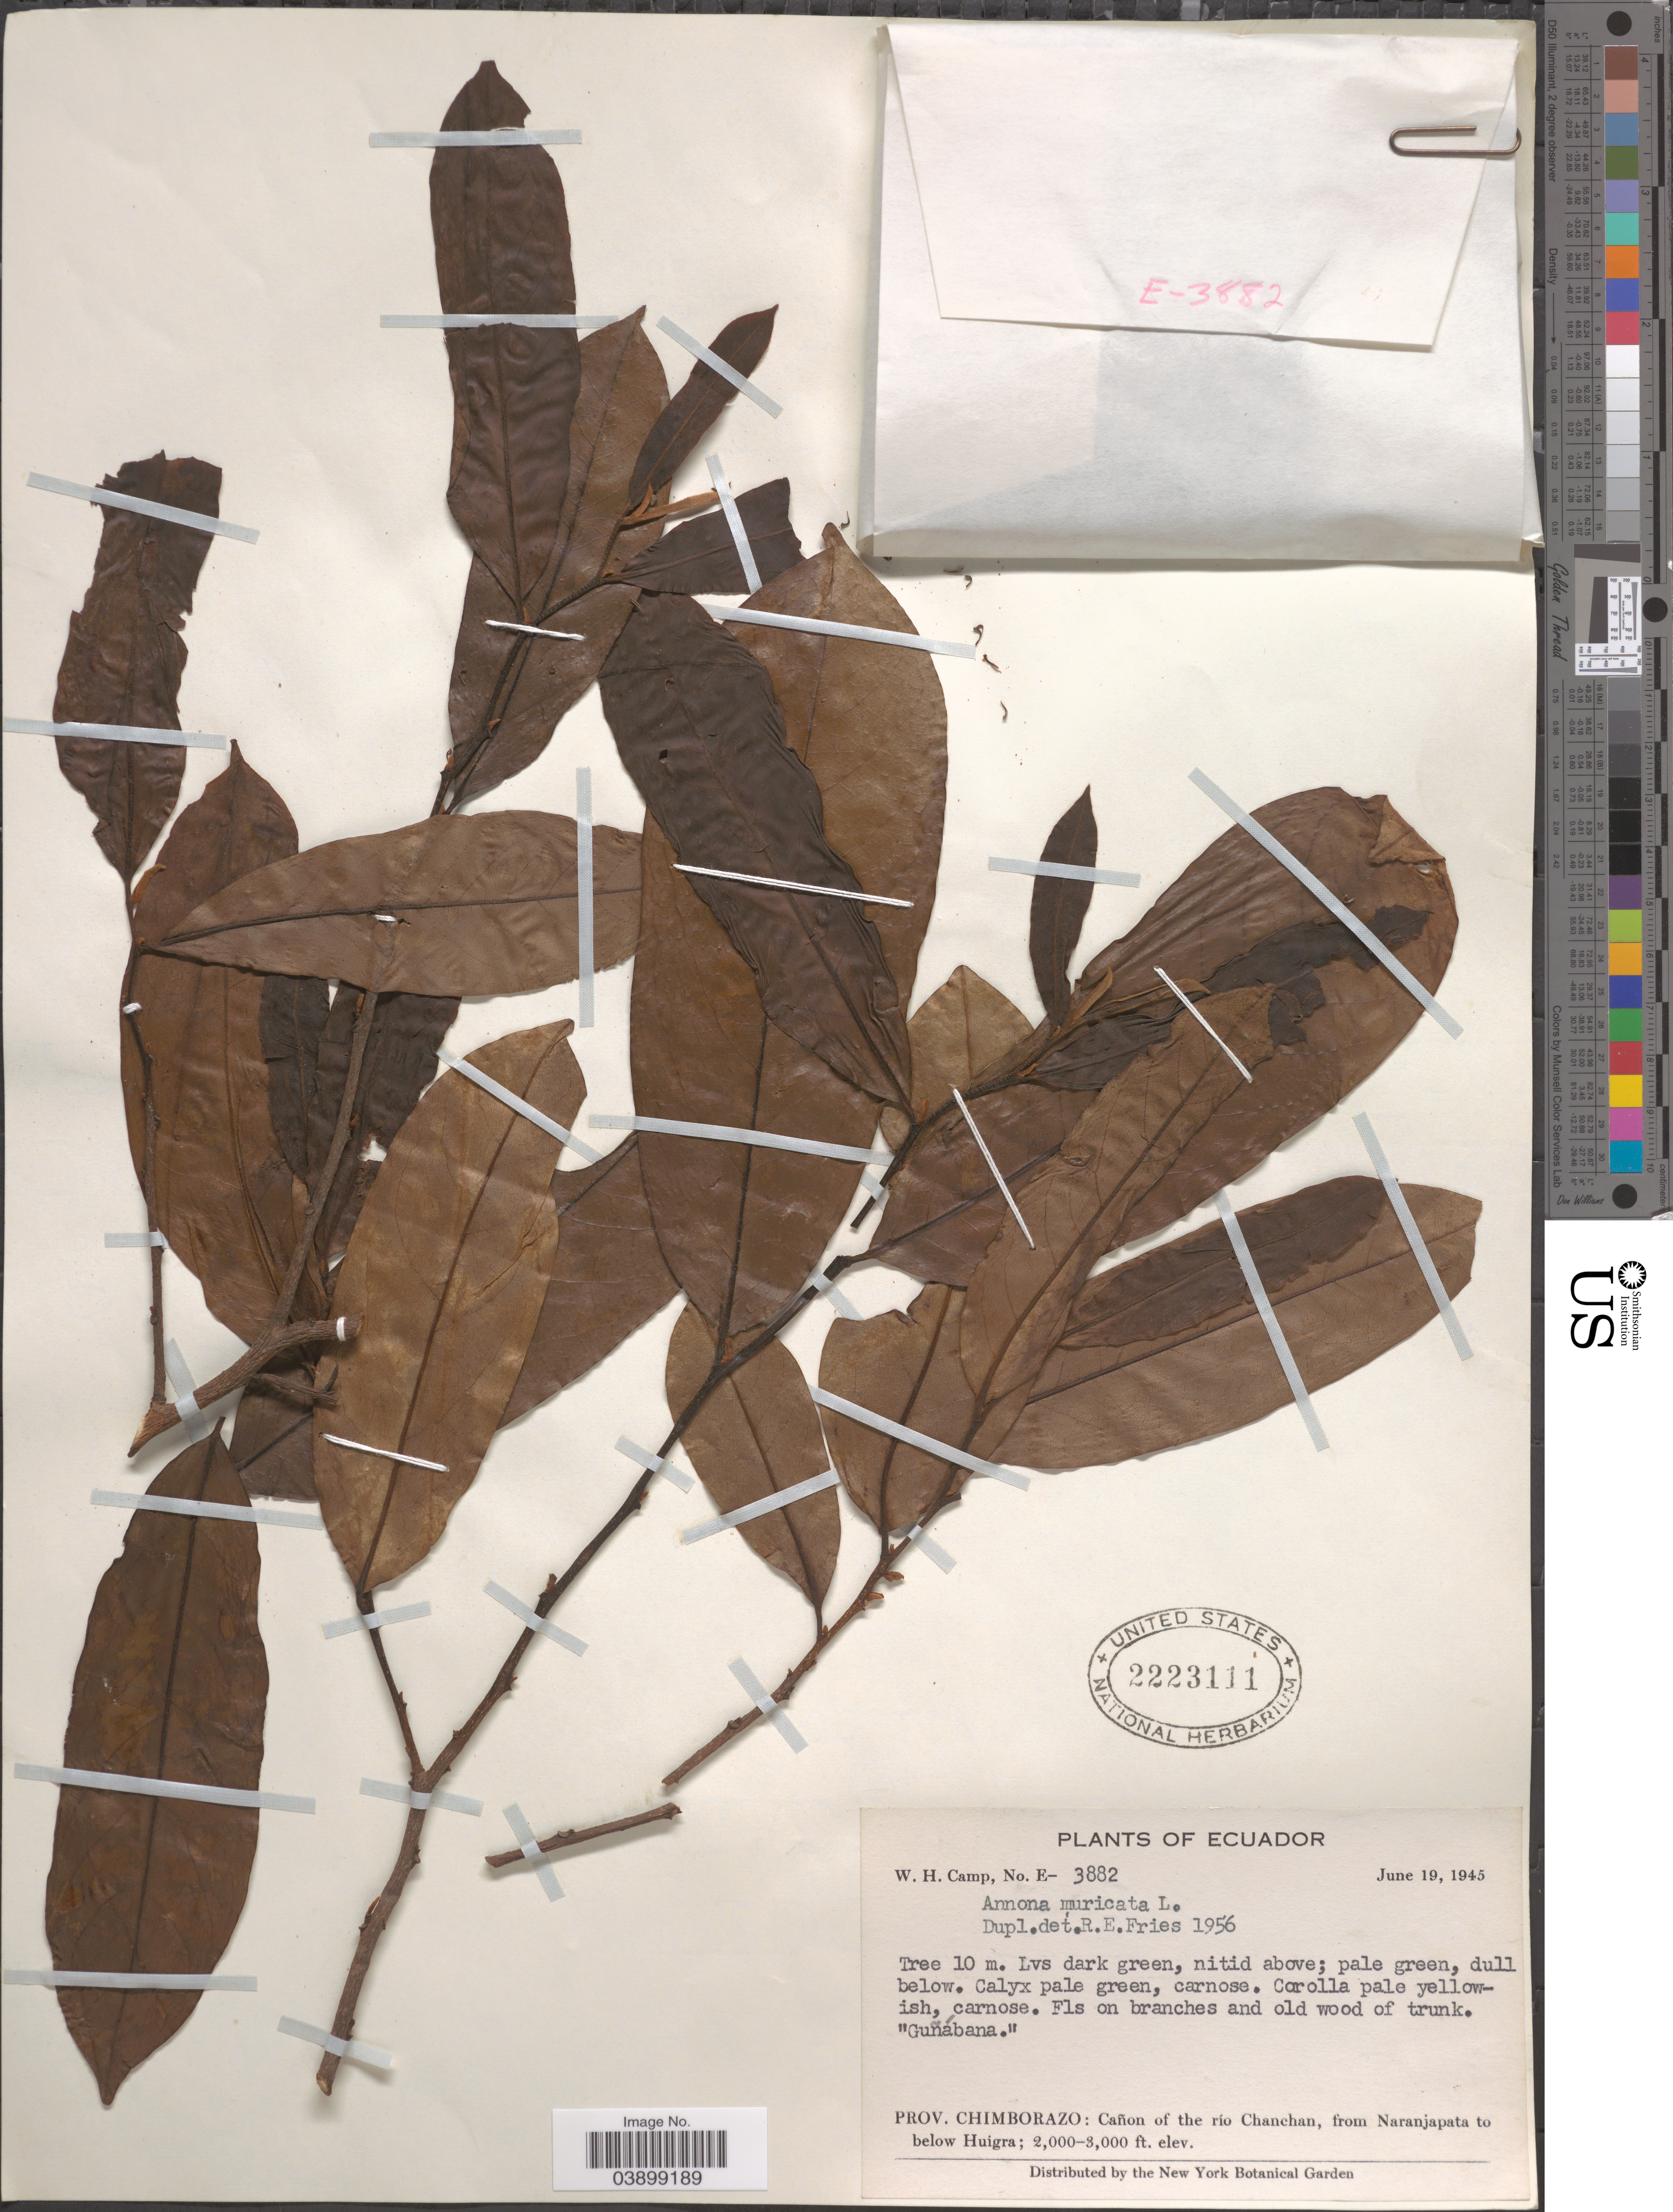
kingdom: Plantae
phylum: Tracheophyta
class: Magnoliopsida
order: Magnoliales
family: Annonaceae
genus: Annona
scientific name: Annona muricata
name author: L.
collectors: W. H. Camp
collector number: E- 3882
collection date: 1945-06-19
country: Ecuador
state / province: Chimborazo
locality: Cañon of the río Chanchan, from Naranjapata to below Huigra.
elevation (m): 610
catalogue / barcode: US 2223111